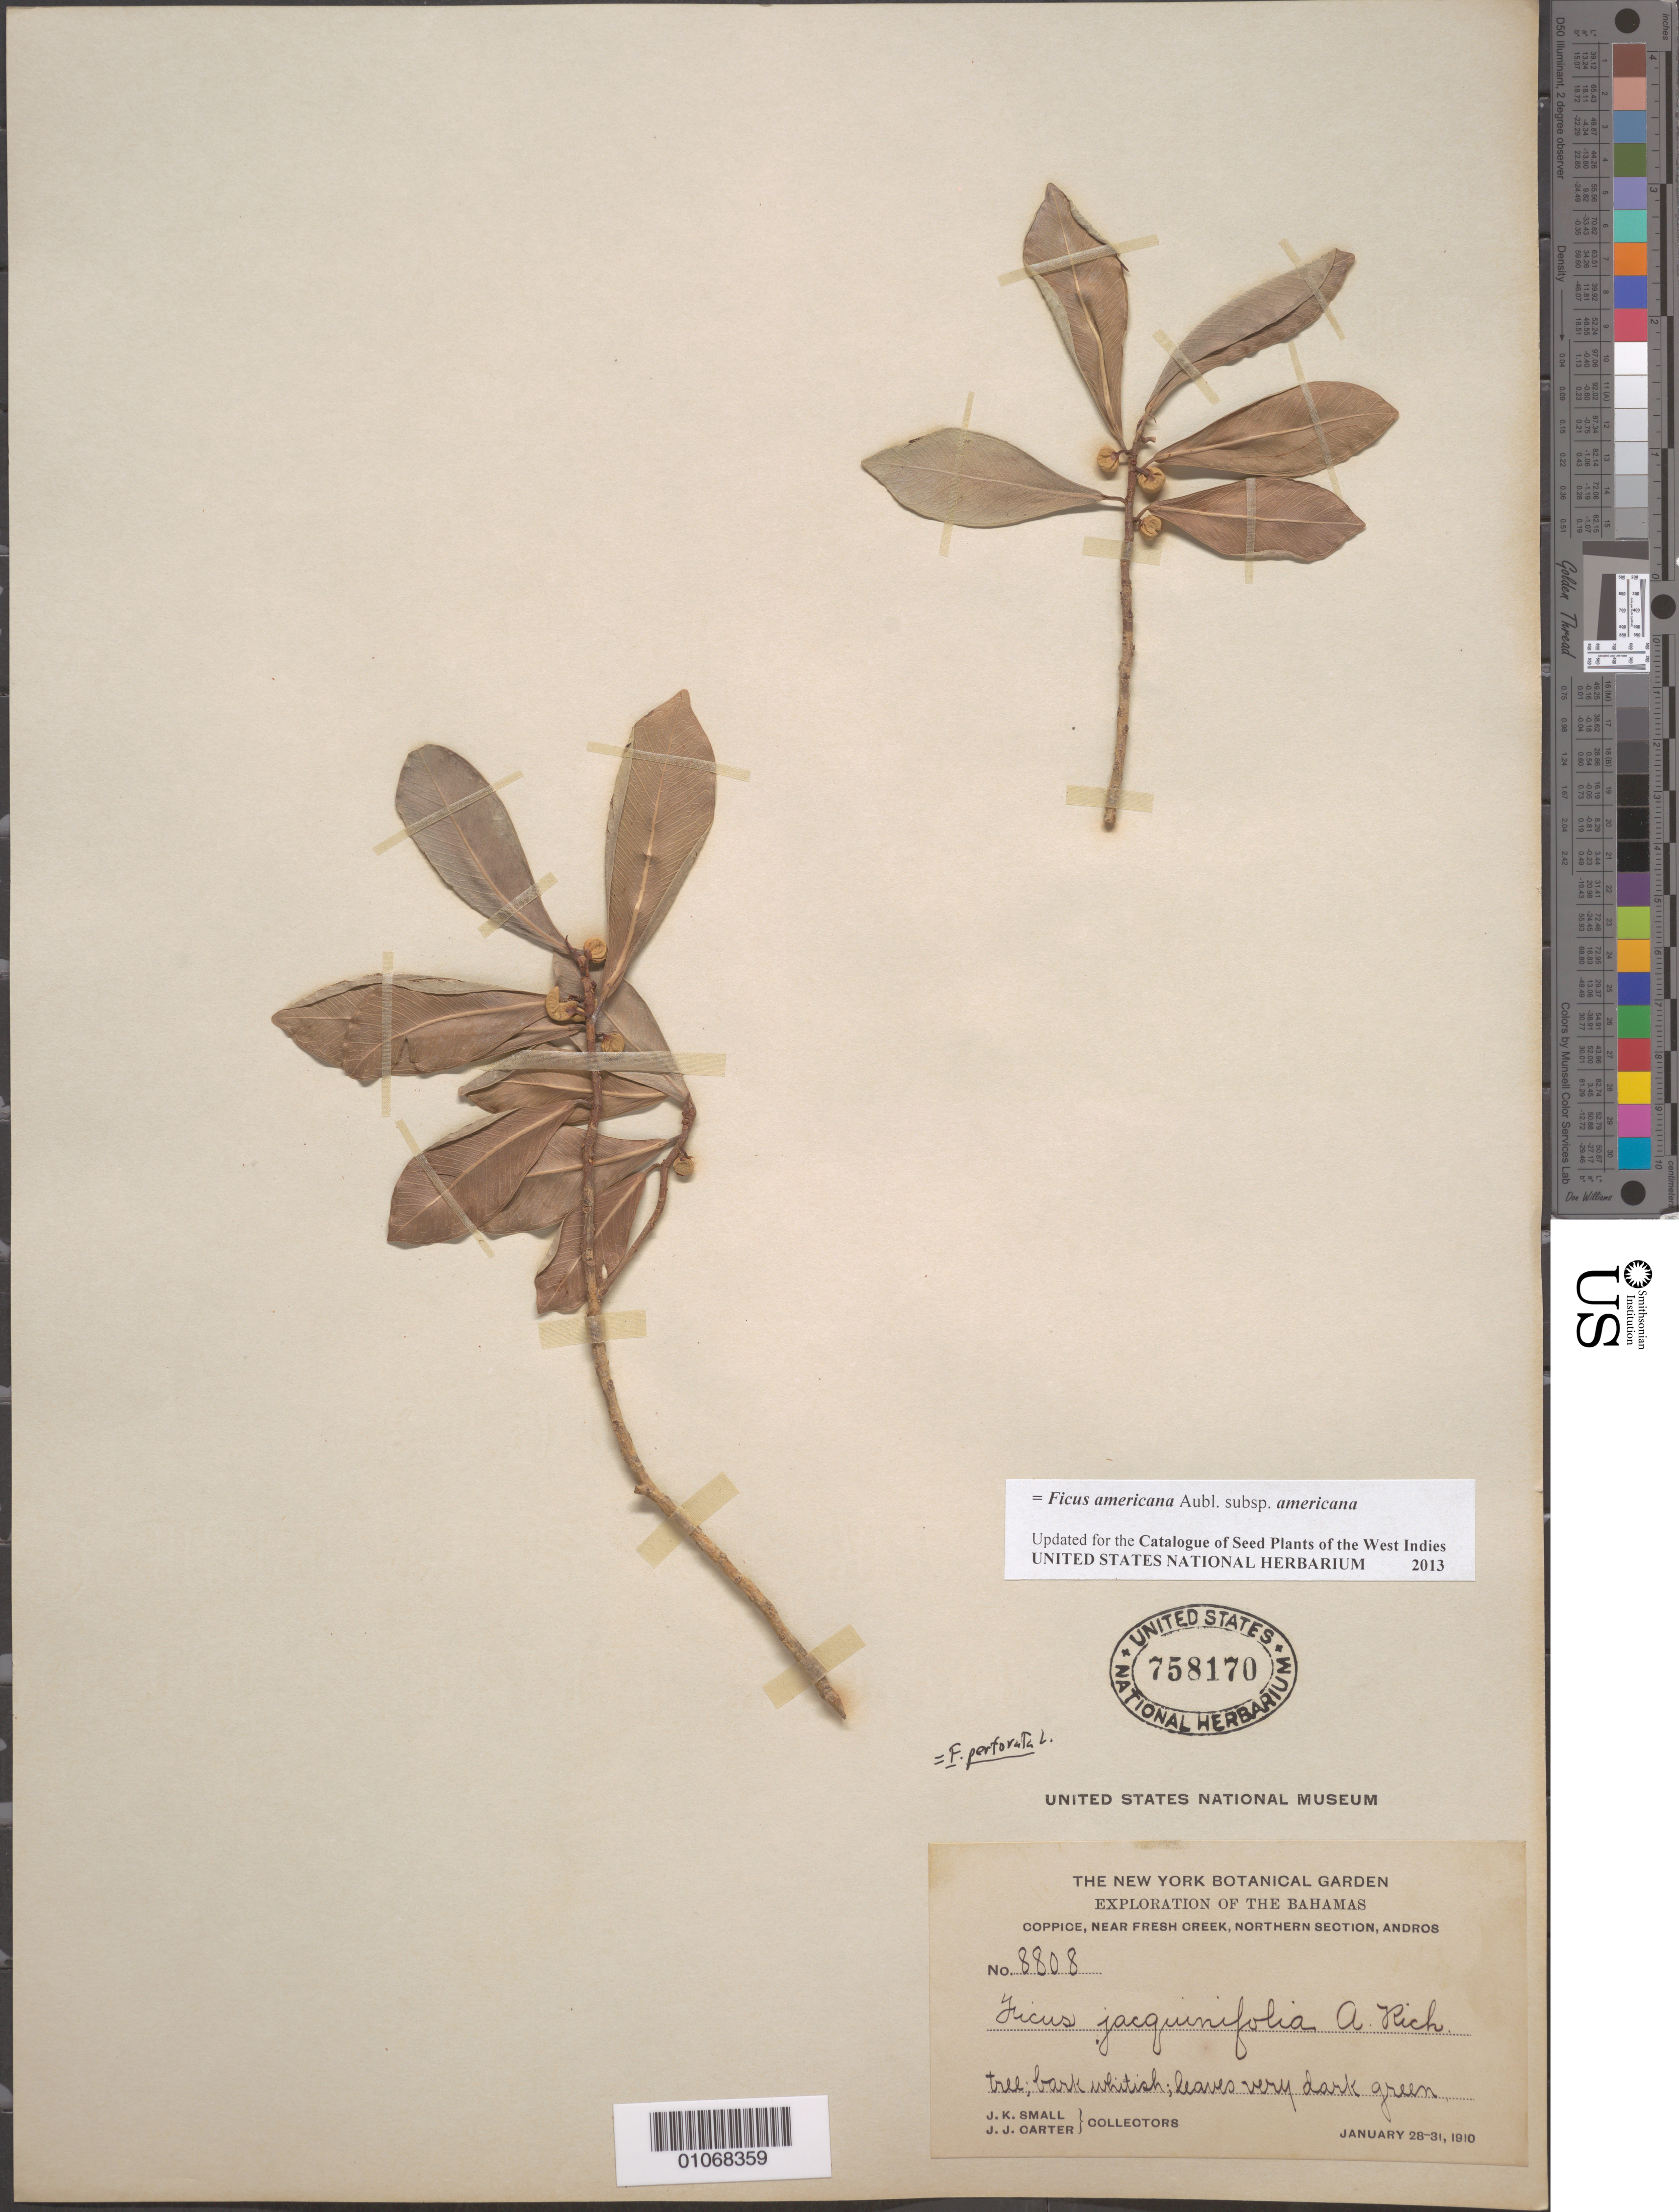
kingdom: Plantae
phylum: Tracheophyta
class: Magnoliopsida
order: Rosales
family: Moraceae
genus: Ficus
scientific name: Ficus perforata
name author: L.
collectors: J. K. Small & J. J. Carter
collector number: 8808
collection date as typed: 28 Jan 1910 to 31 Jan 1910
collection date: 1910-01-28/1910-01-31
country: Bahamas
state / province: North Andros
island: Andros I.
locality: Coppice, near fresh creek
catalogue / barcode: US 758170